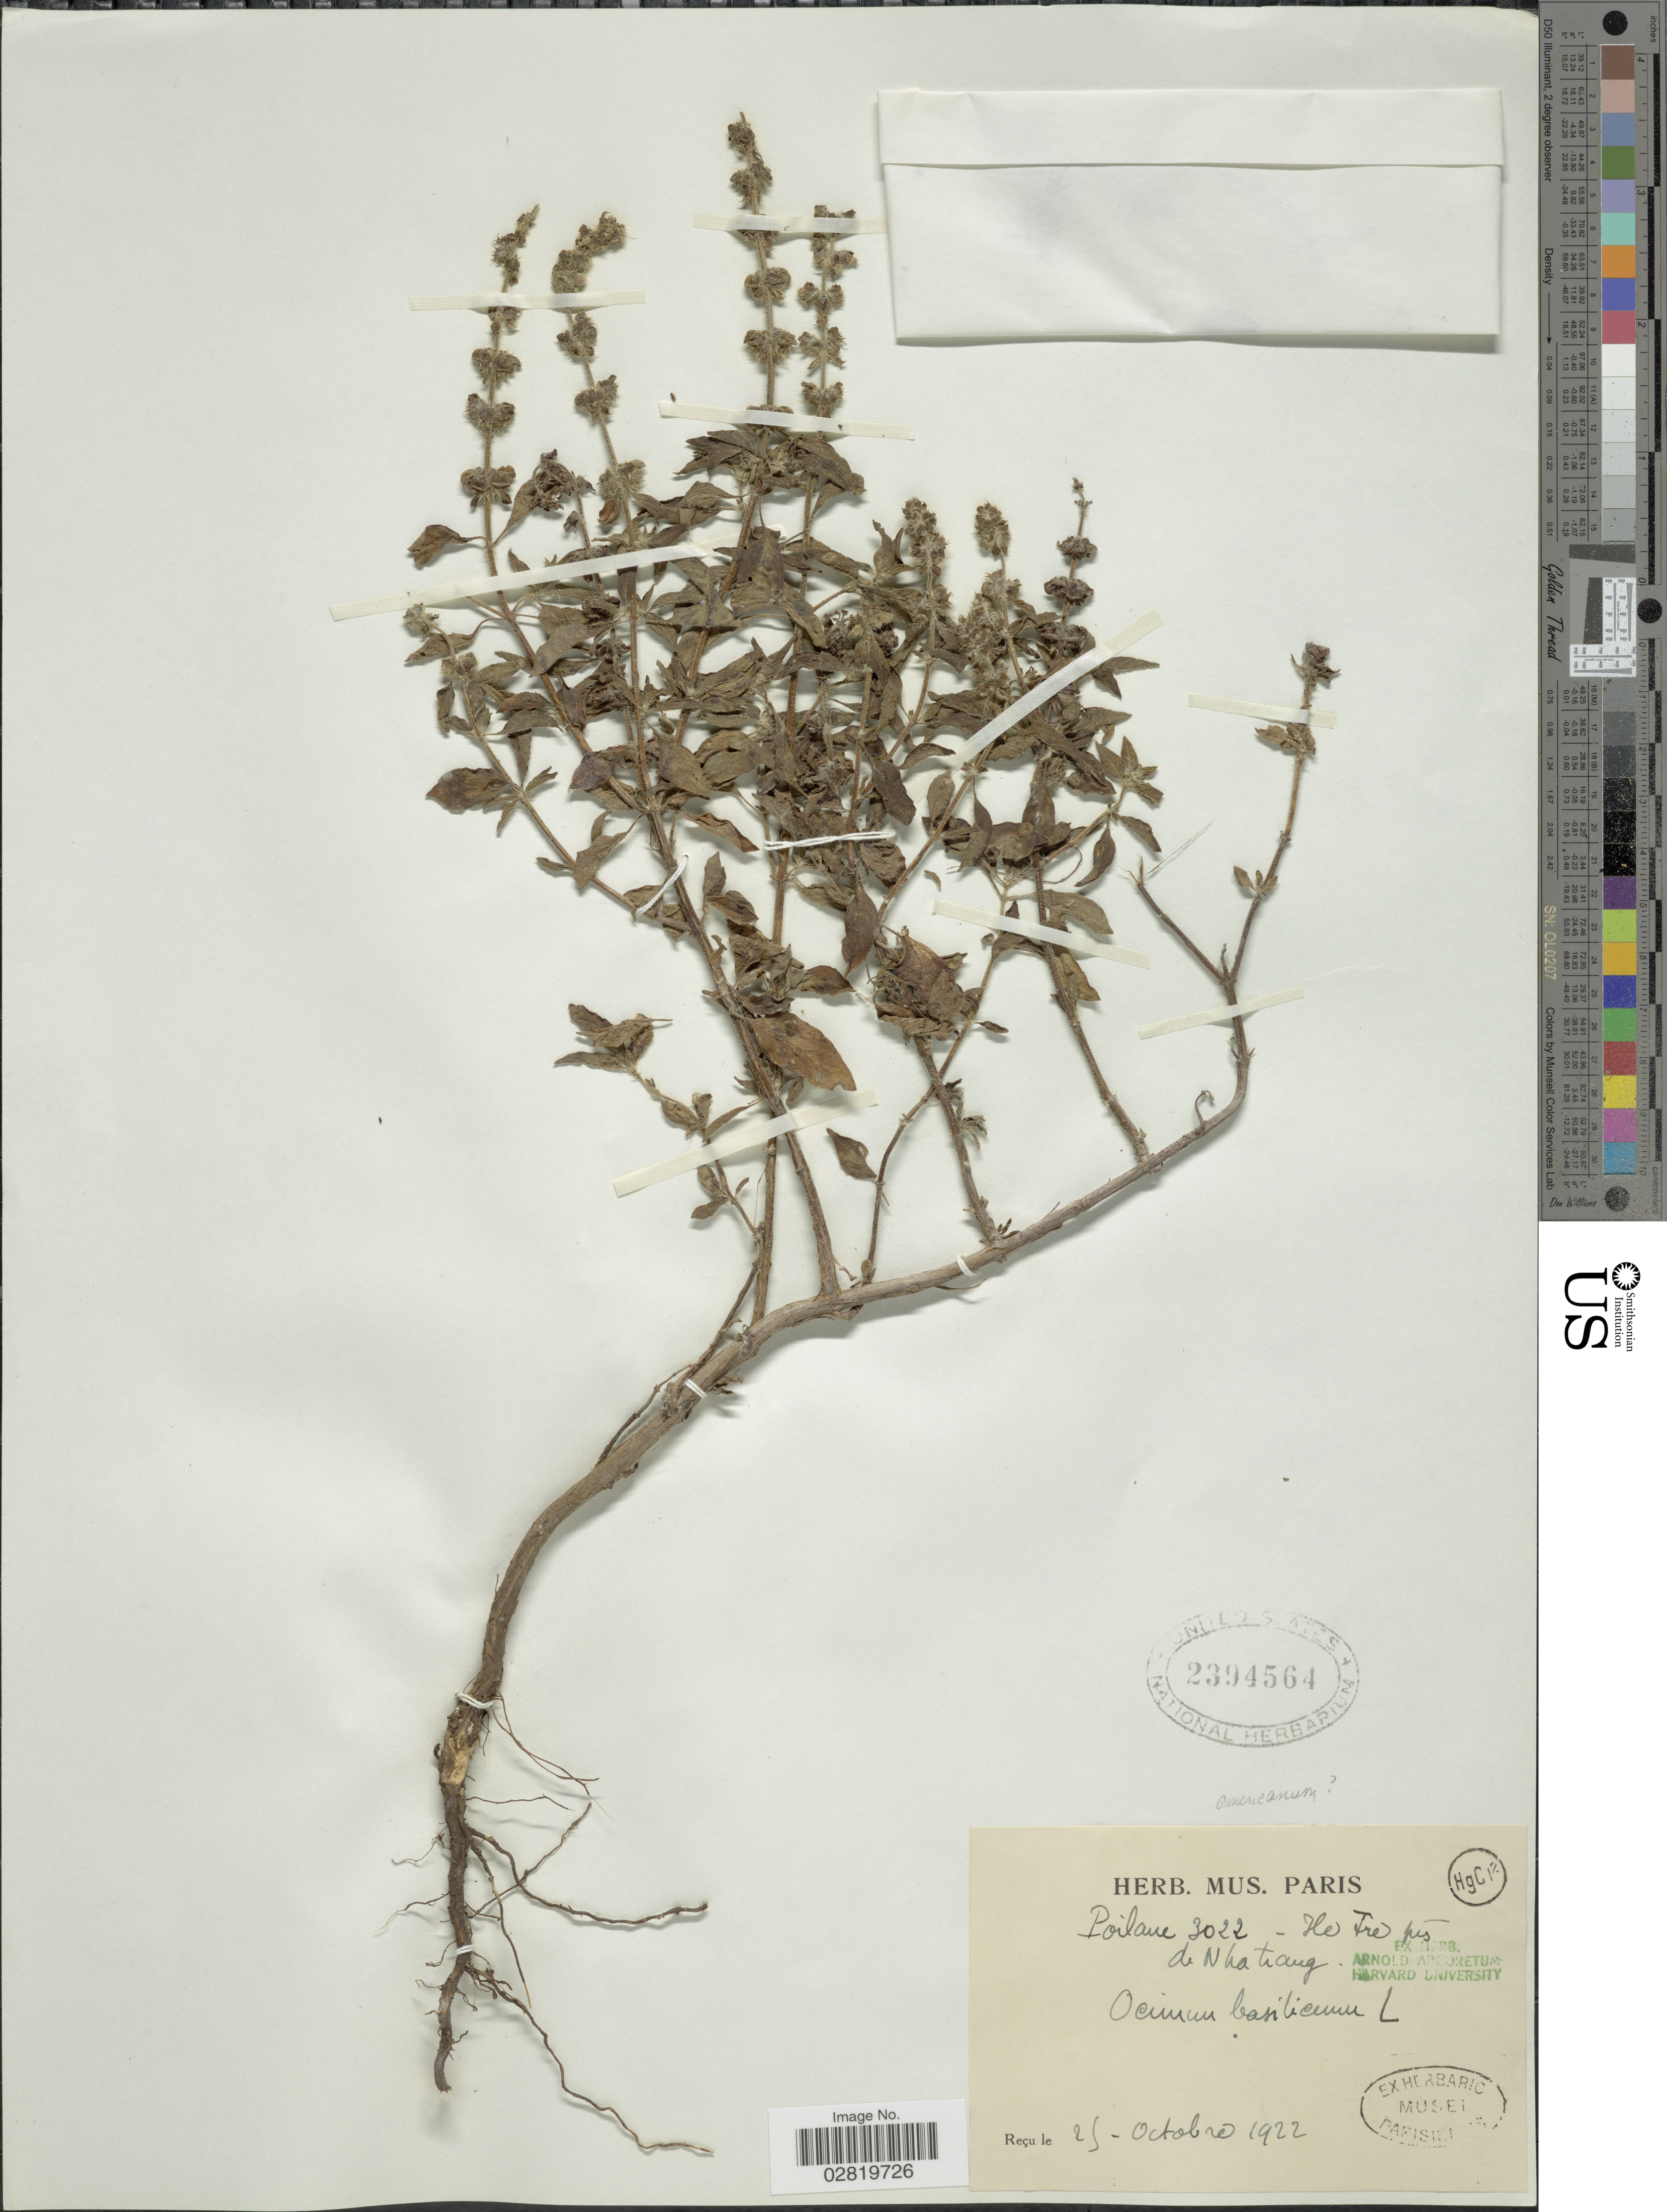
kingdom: Plantae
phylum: Tracheophyta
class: Magnoliopsida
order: Lamiales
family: Lamiaceae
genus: Ocimum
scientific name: Ocimum americanum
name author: L.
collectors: -. Poilane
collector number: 3022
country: Vietnam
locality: He Fre pés de Nha trang.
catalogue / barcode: US 2394564